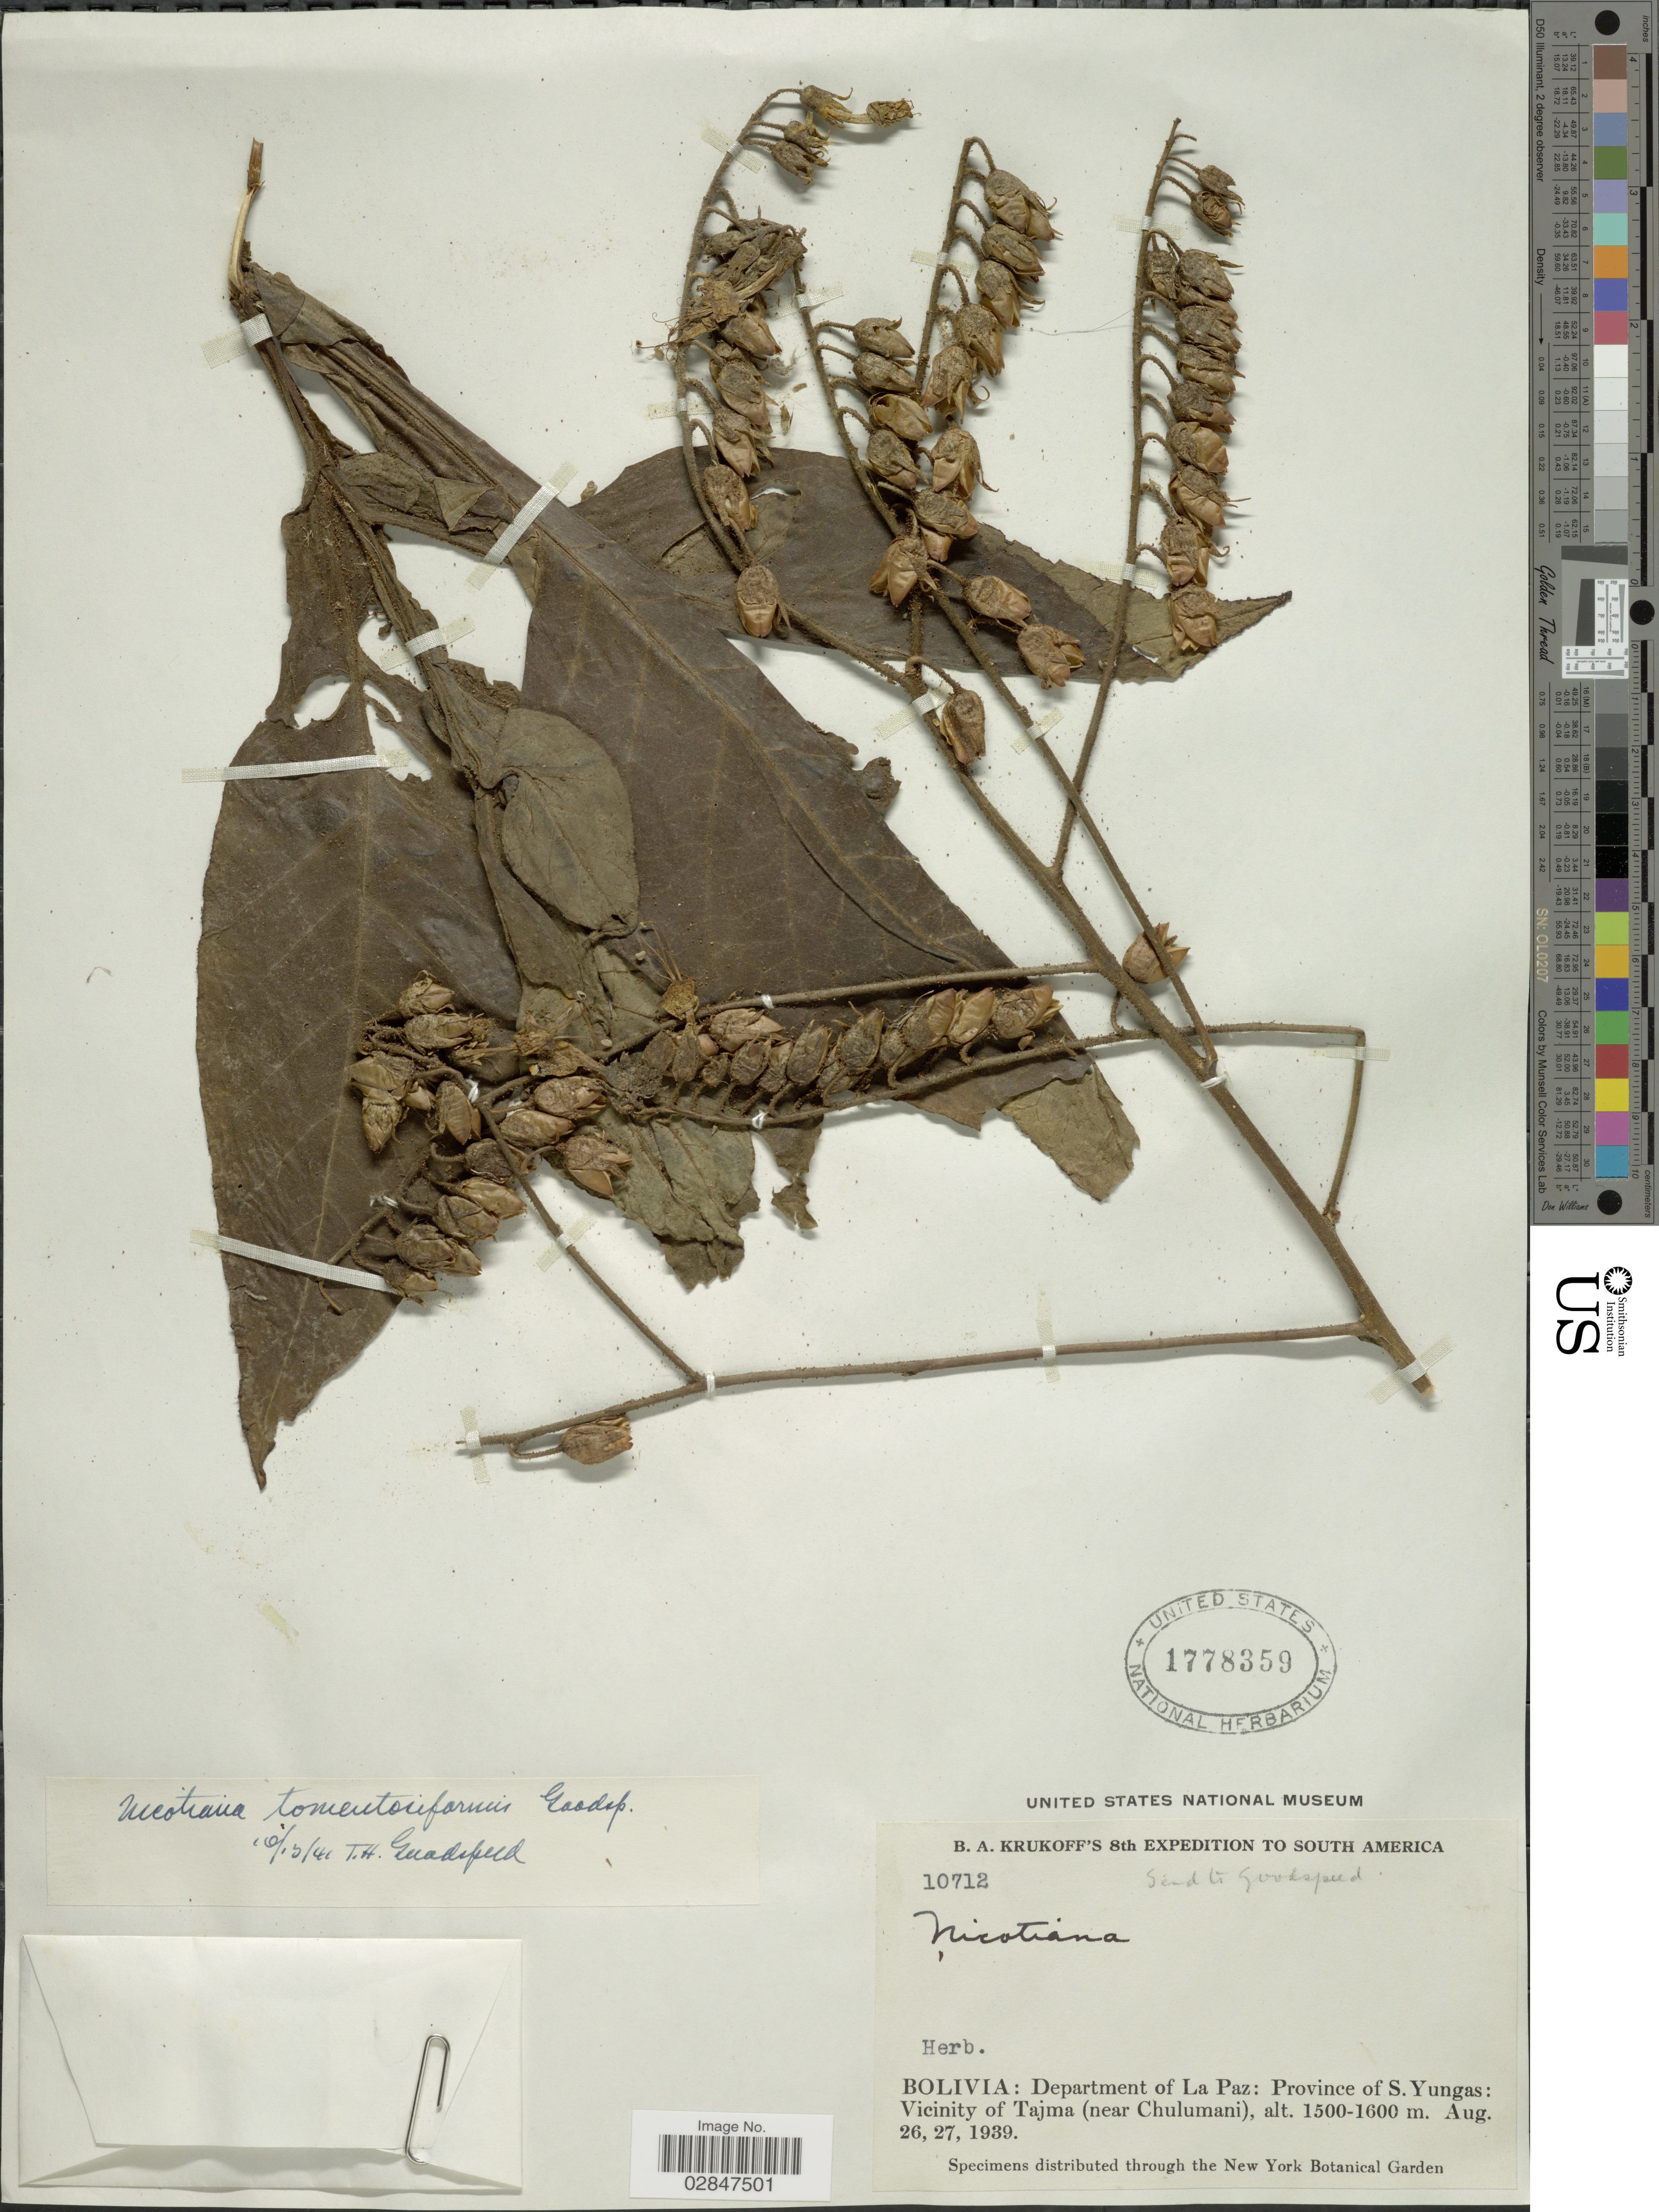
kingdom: Plantae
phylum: Tracheophyta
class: Magnoliopsida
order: Solanales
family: Solanaceae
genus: Nicotiana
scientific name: Nicotiana tomentosiformis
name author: Goodsp.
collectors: B. A. Krukoff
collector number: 10712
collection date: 1939-08-26/1939-08-27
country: Bolivia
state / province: La Paz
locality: Department of La Paz: Province of S. Yungas: Vicinity of Tajma (near Chulumani).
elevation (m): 1500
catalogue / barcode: US 1778359